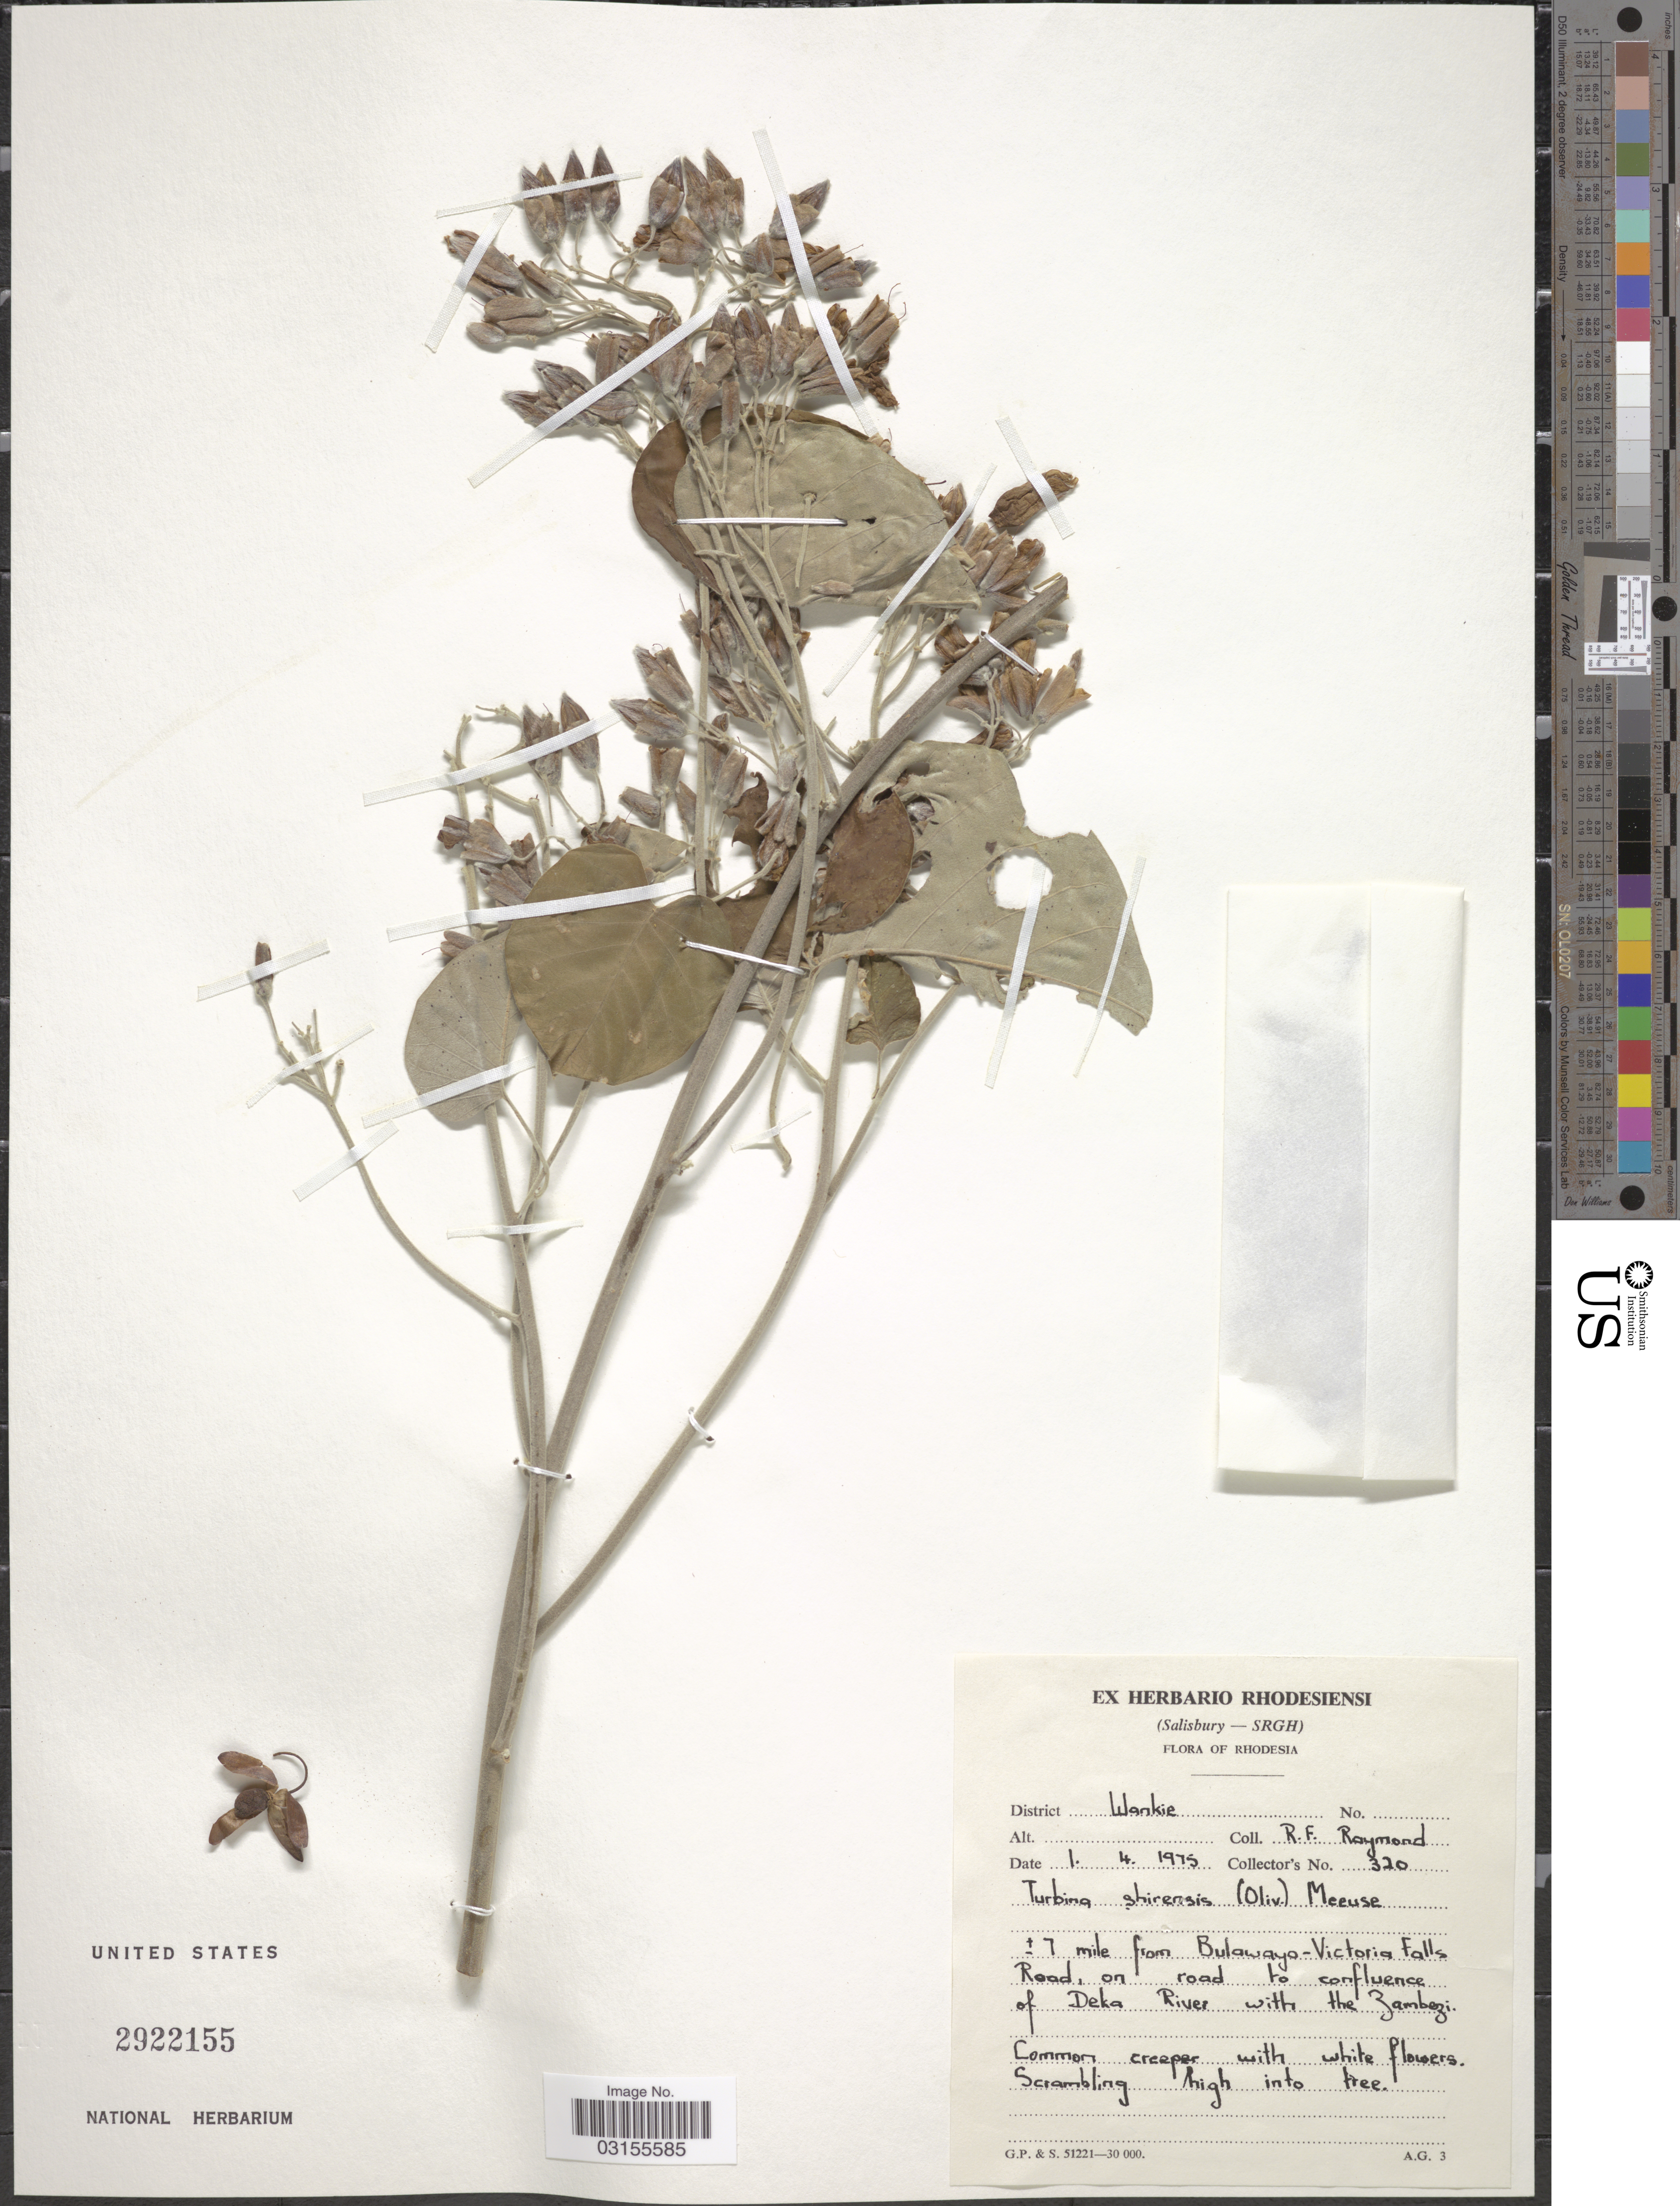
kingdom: Plantae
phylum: Tracheophyta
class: Magnoliopsida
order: Solanales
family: Convolvulaceae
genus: Turbina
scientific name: Turbina shirensis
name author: A. Meeuse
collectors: R. Raymond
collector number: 320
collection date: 1975-04-01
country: Zimbabwe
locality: Rhodesia. District Wankie. ± 7 mile from Bulawayo-Victoria Falls Road, on road to confluence of Deka River with the Zambezi.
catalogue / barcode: US 2922155